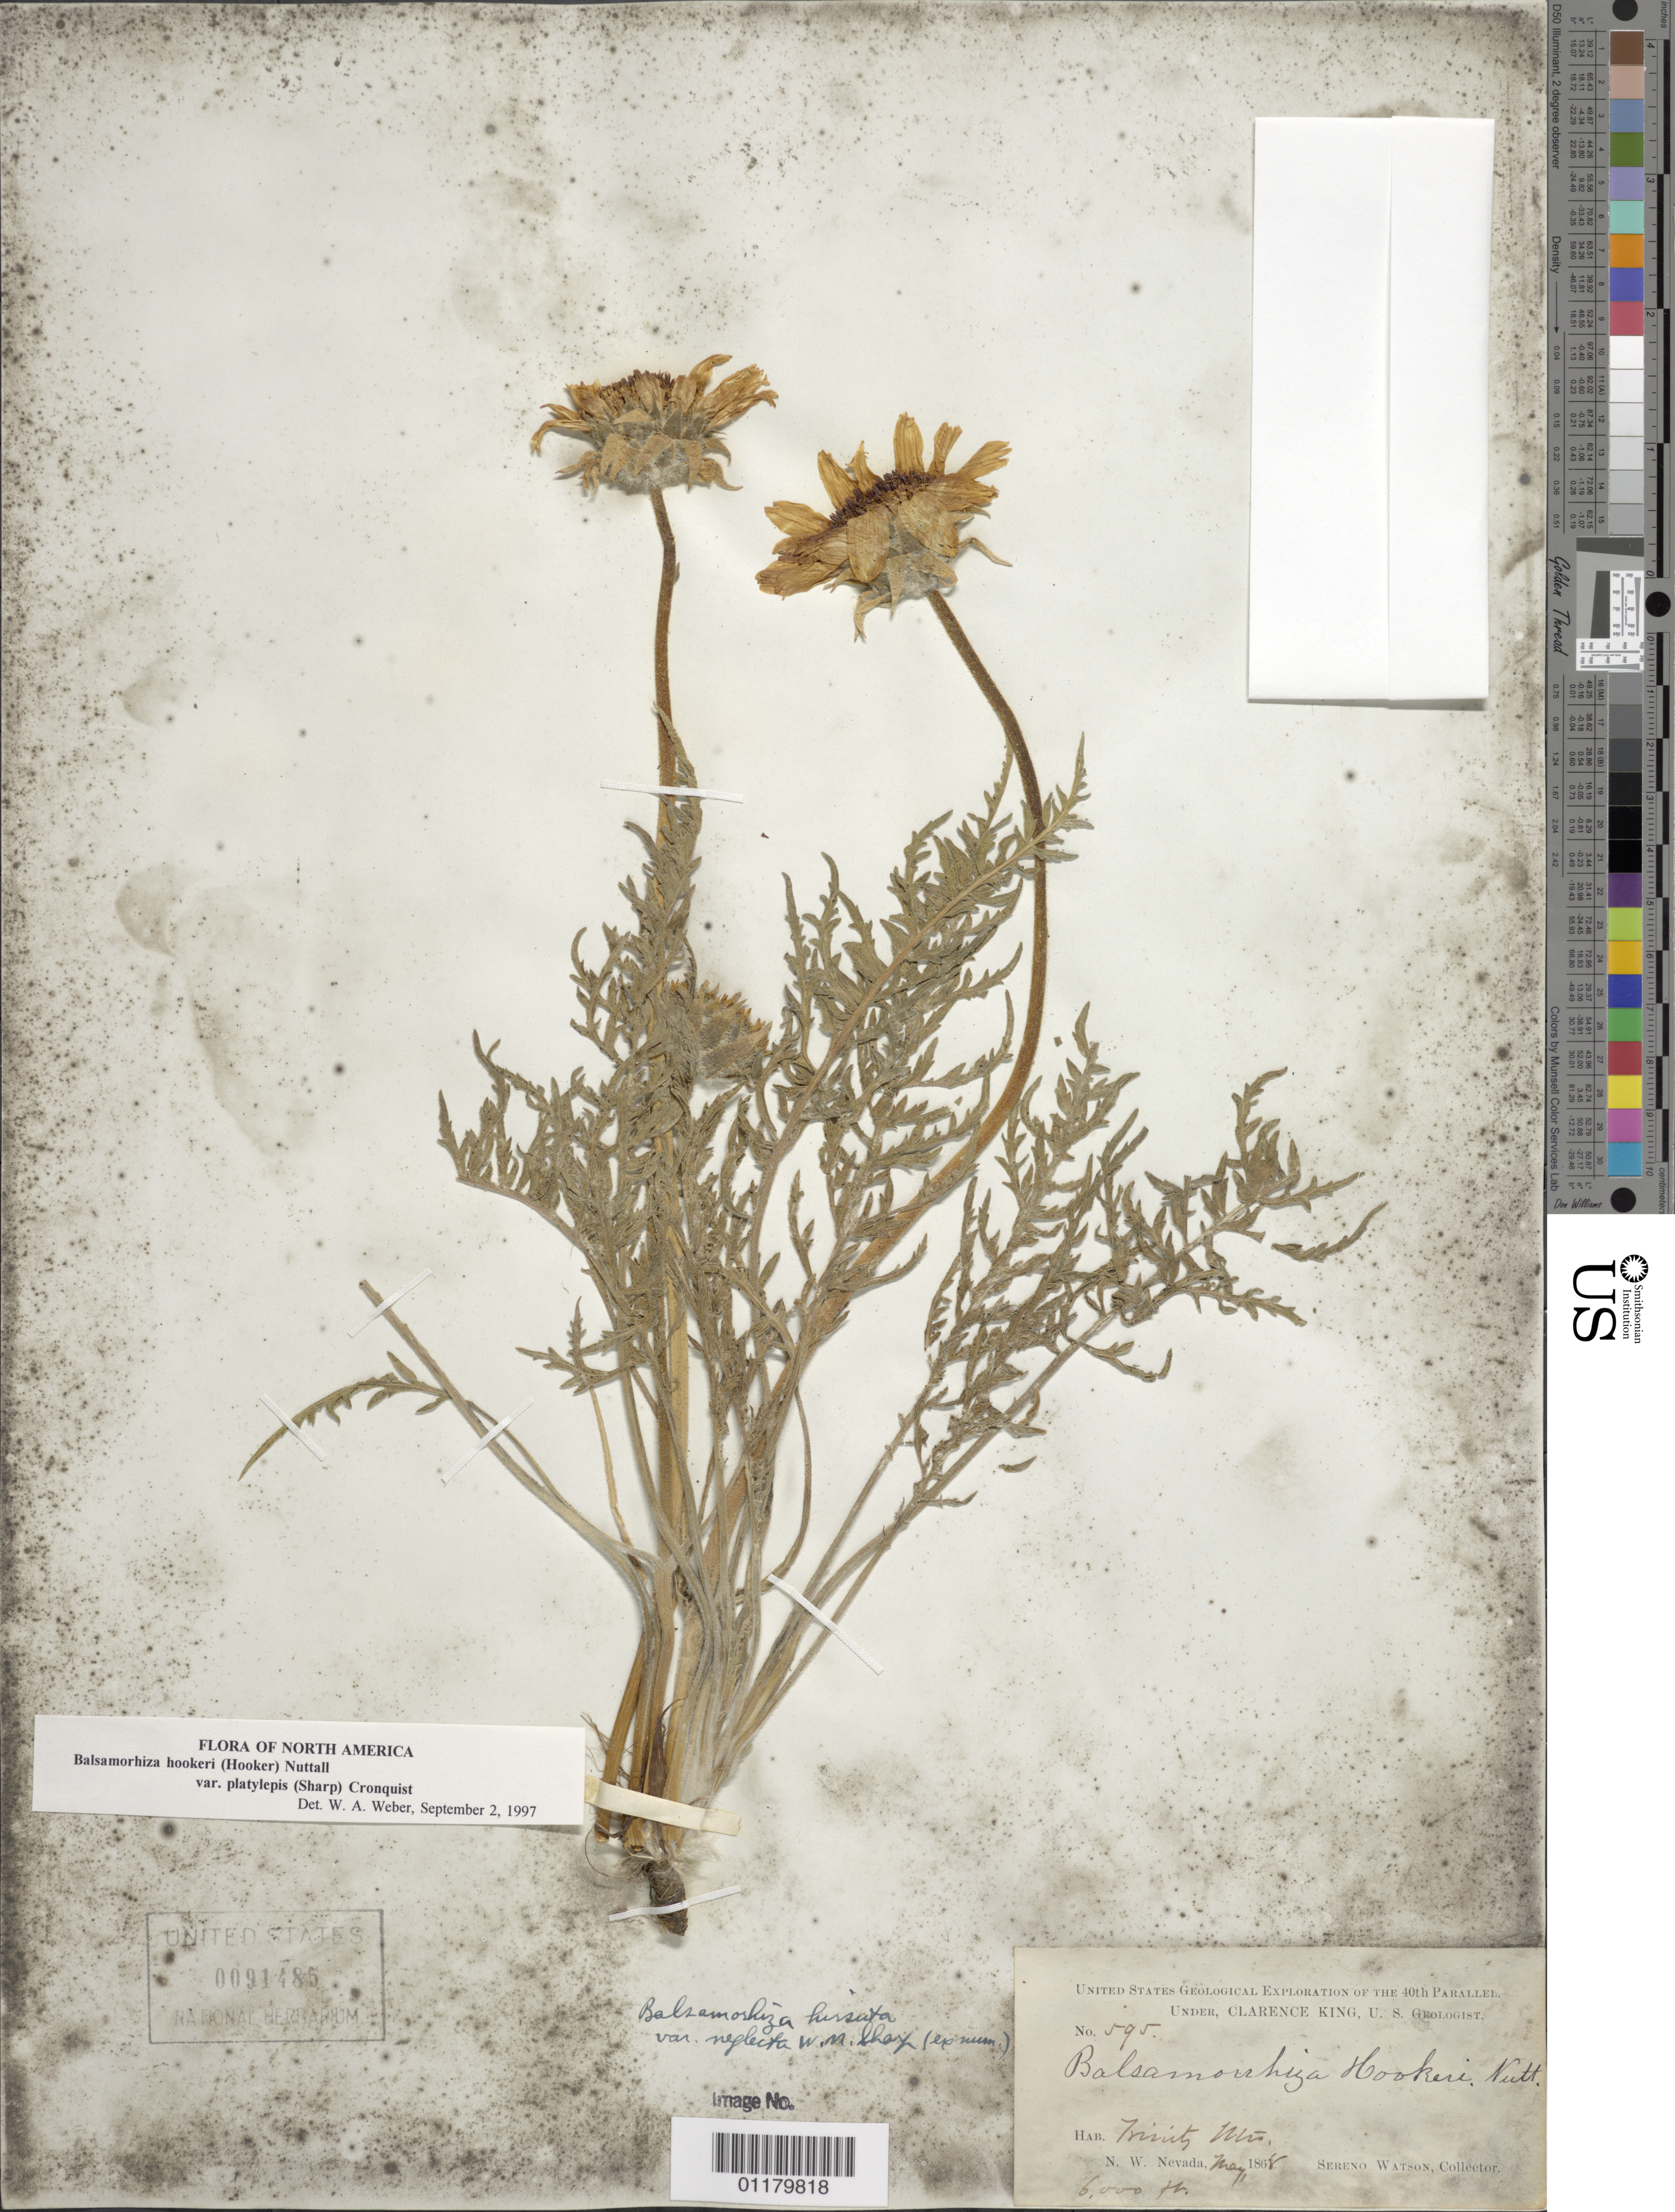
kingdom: Plantae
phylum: Tracheophyta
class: Magnoliopsida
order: Asterales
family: Asteraceae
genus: Balsamorhiza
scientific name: Balsamorhiza hookeri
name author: Nutt.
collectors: S. Watson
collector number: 595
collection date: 1868-05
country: United States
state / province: Nevada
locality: Trinity Mts.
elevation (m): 1829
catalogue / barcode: US 91485